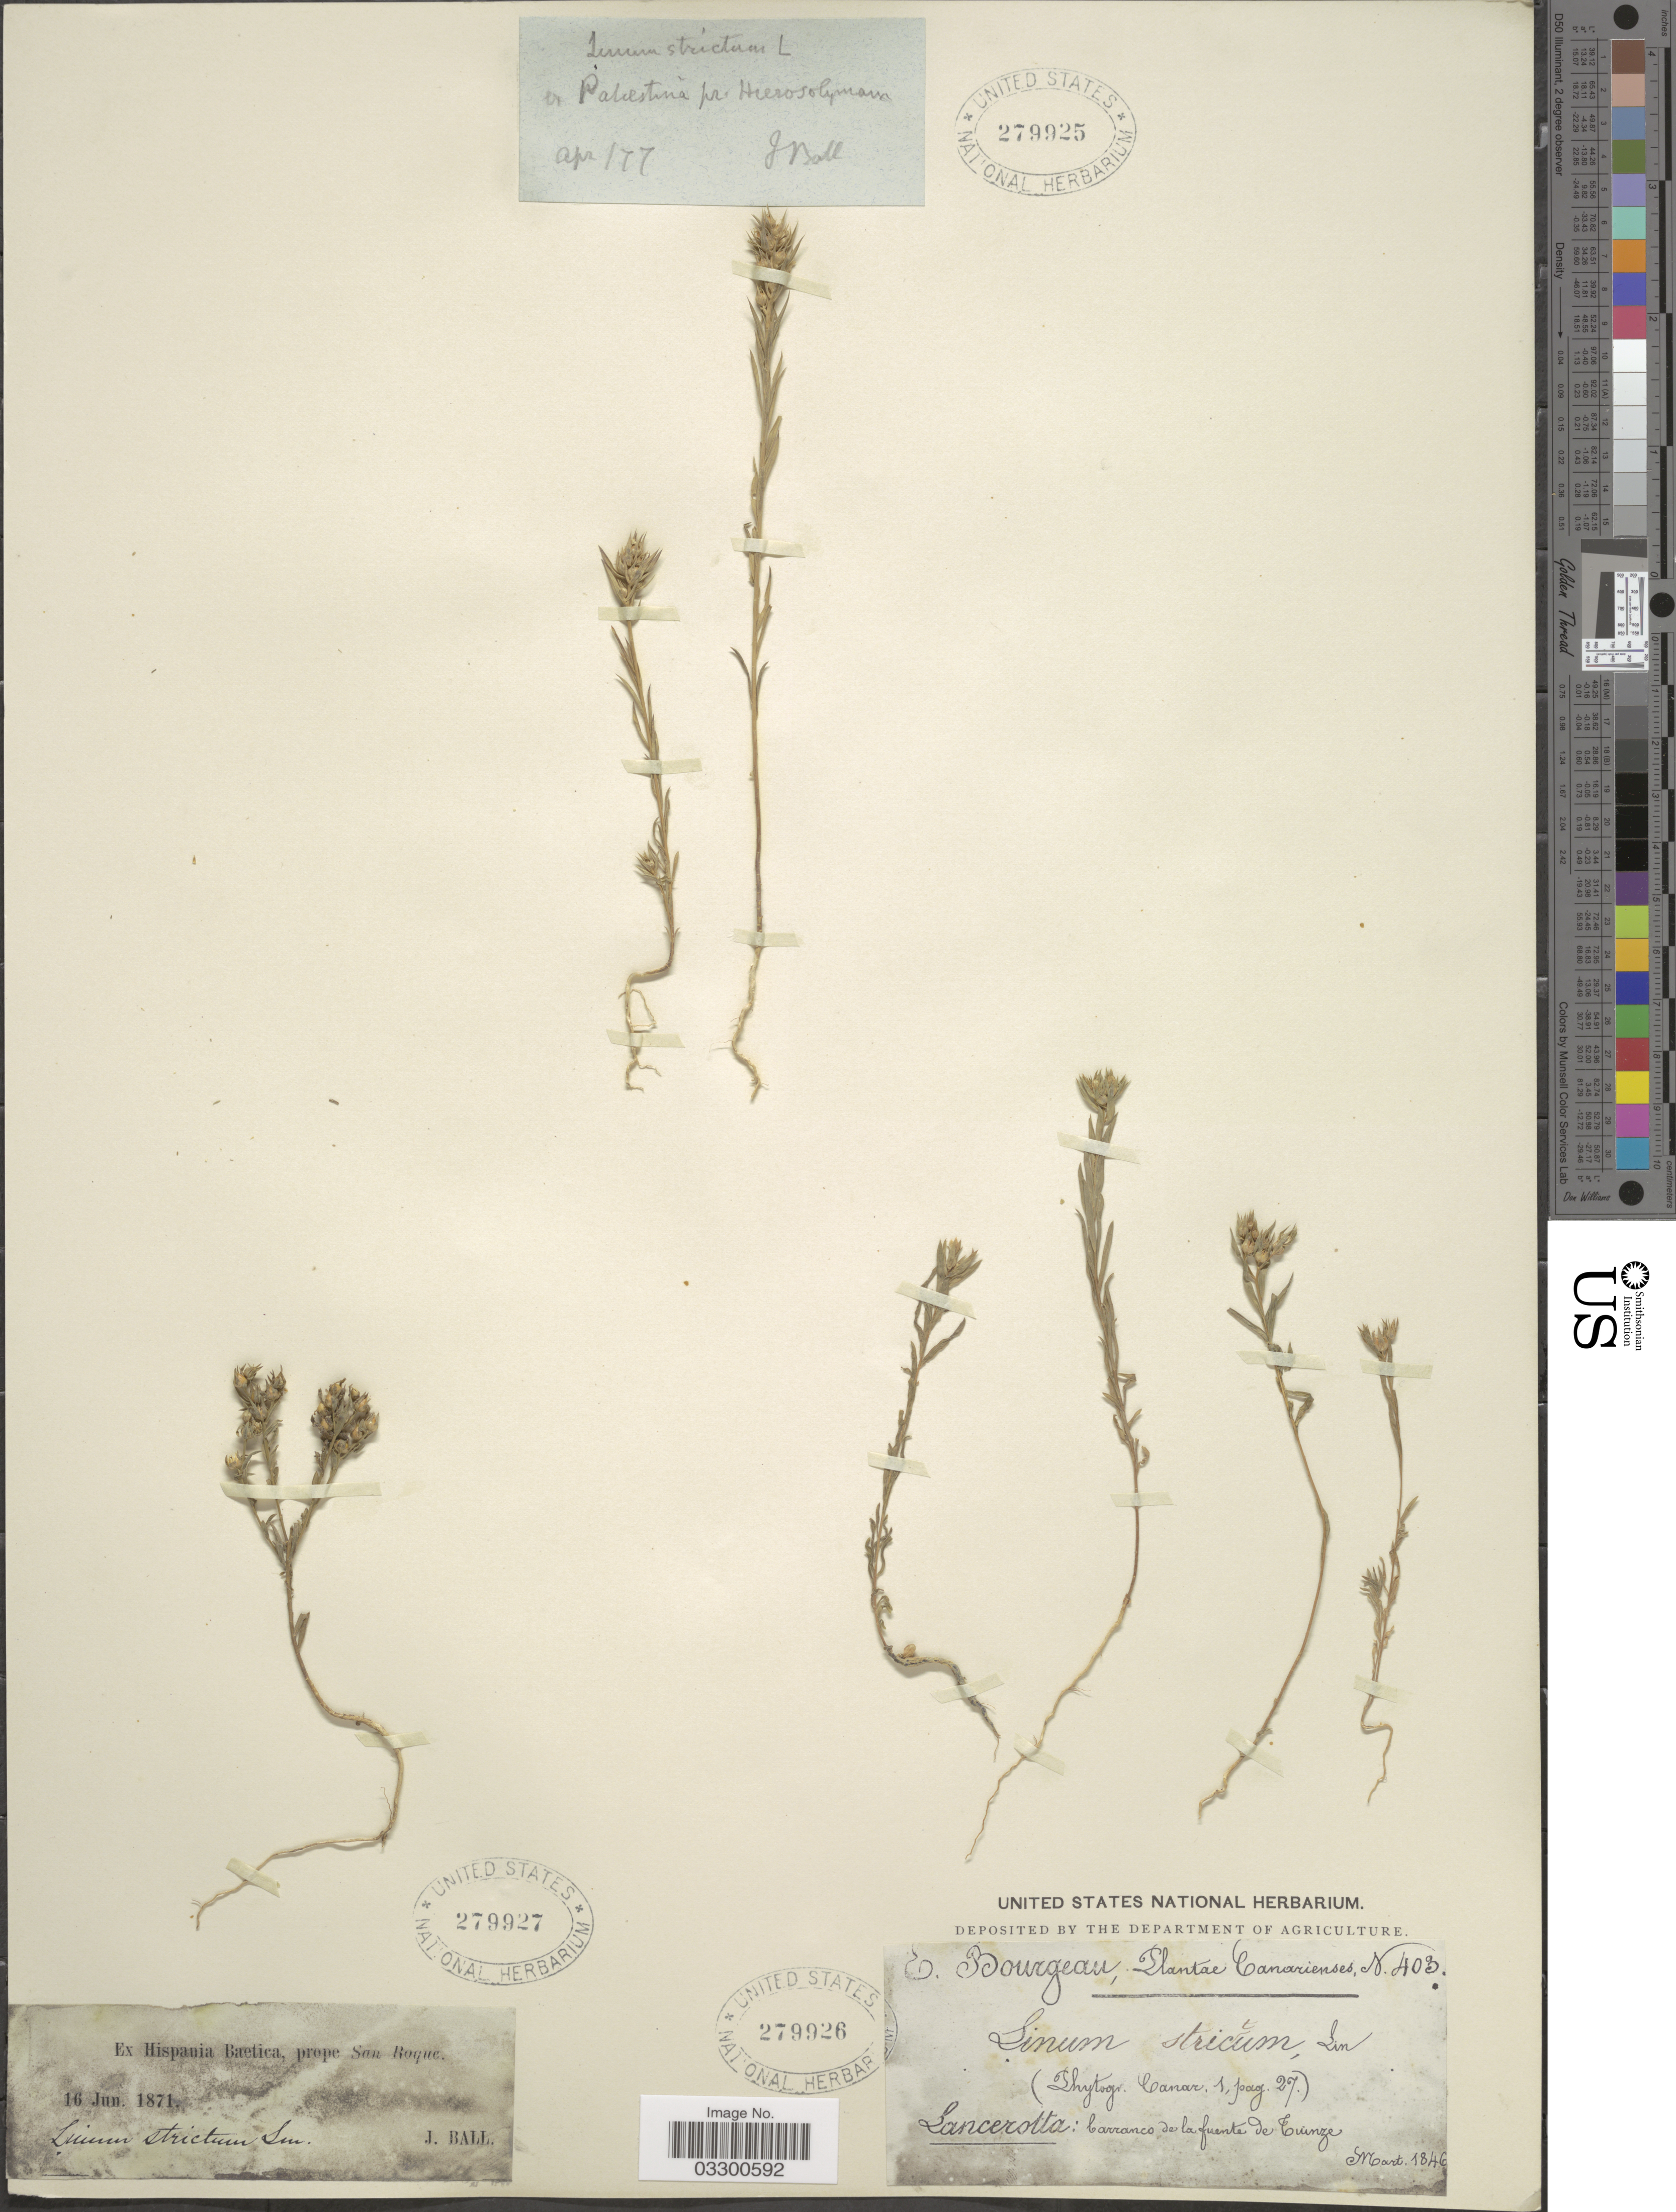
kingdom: Plantae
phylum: Tracheophyta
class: Magnoliopsida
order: Malpighiales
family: Linaceae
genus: Linum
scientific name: Linum spicatum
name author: Pers.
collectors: J. Ball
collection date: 1871-06-16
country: Spain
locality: Ex Hispania Baetica, prope San Roque.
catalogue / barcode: US 279927-2